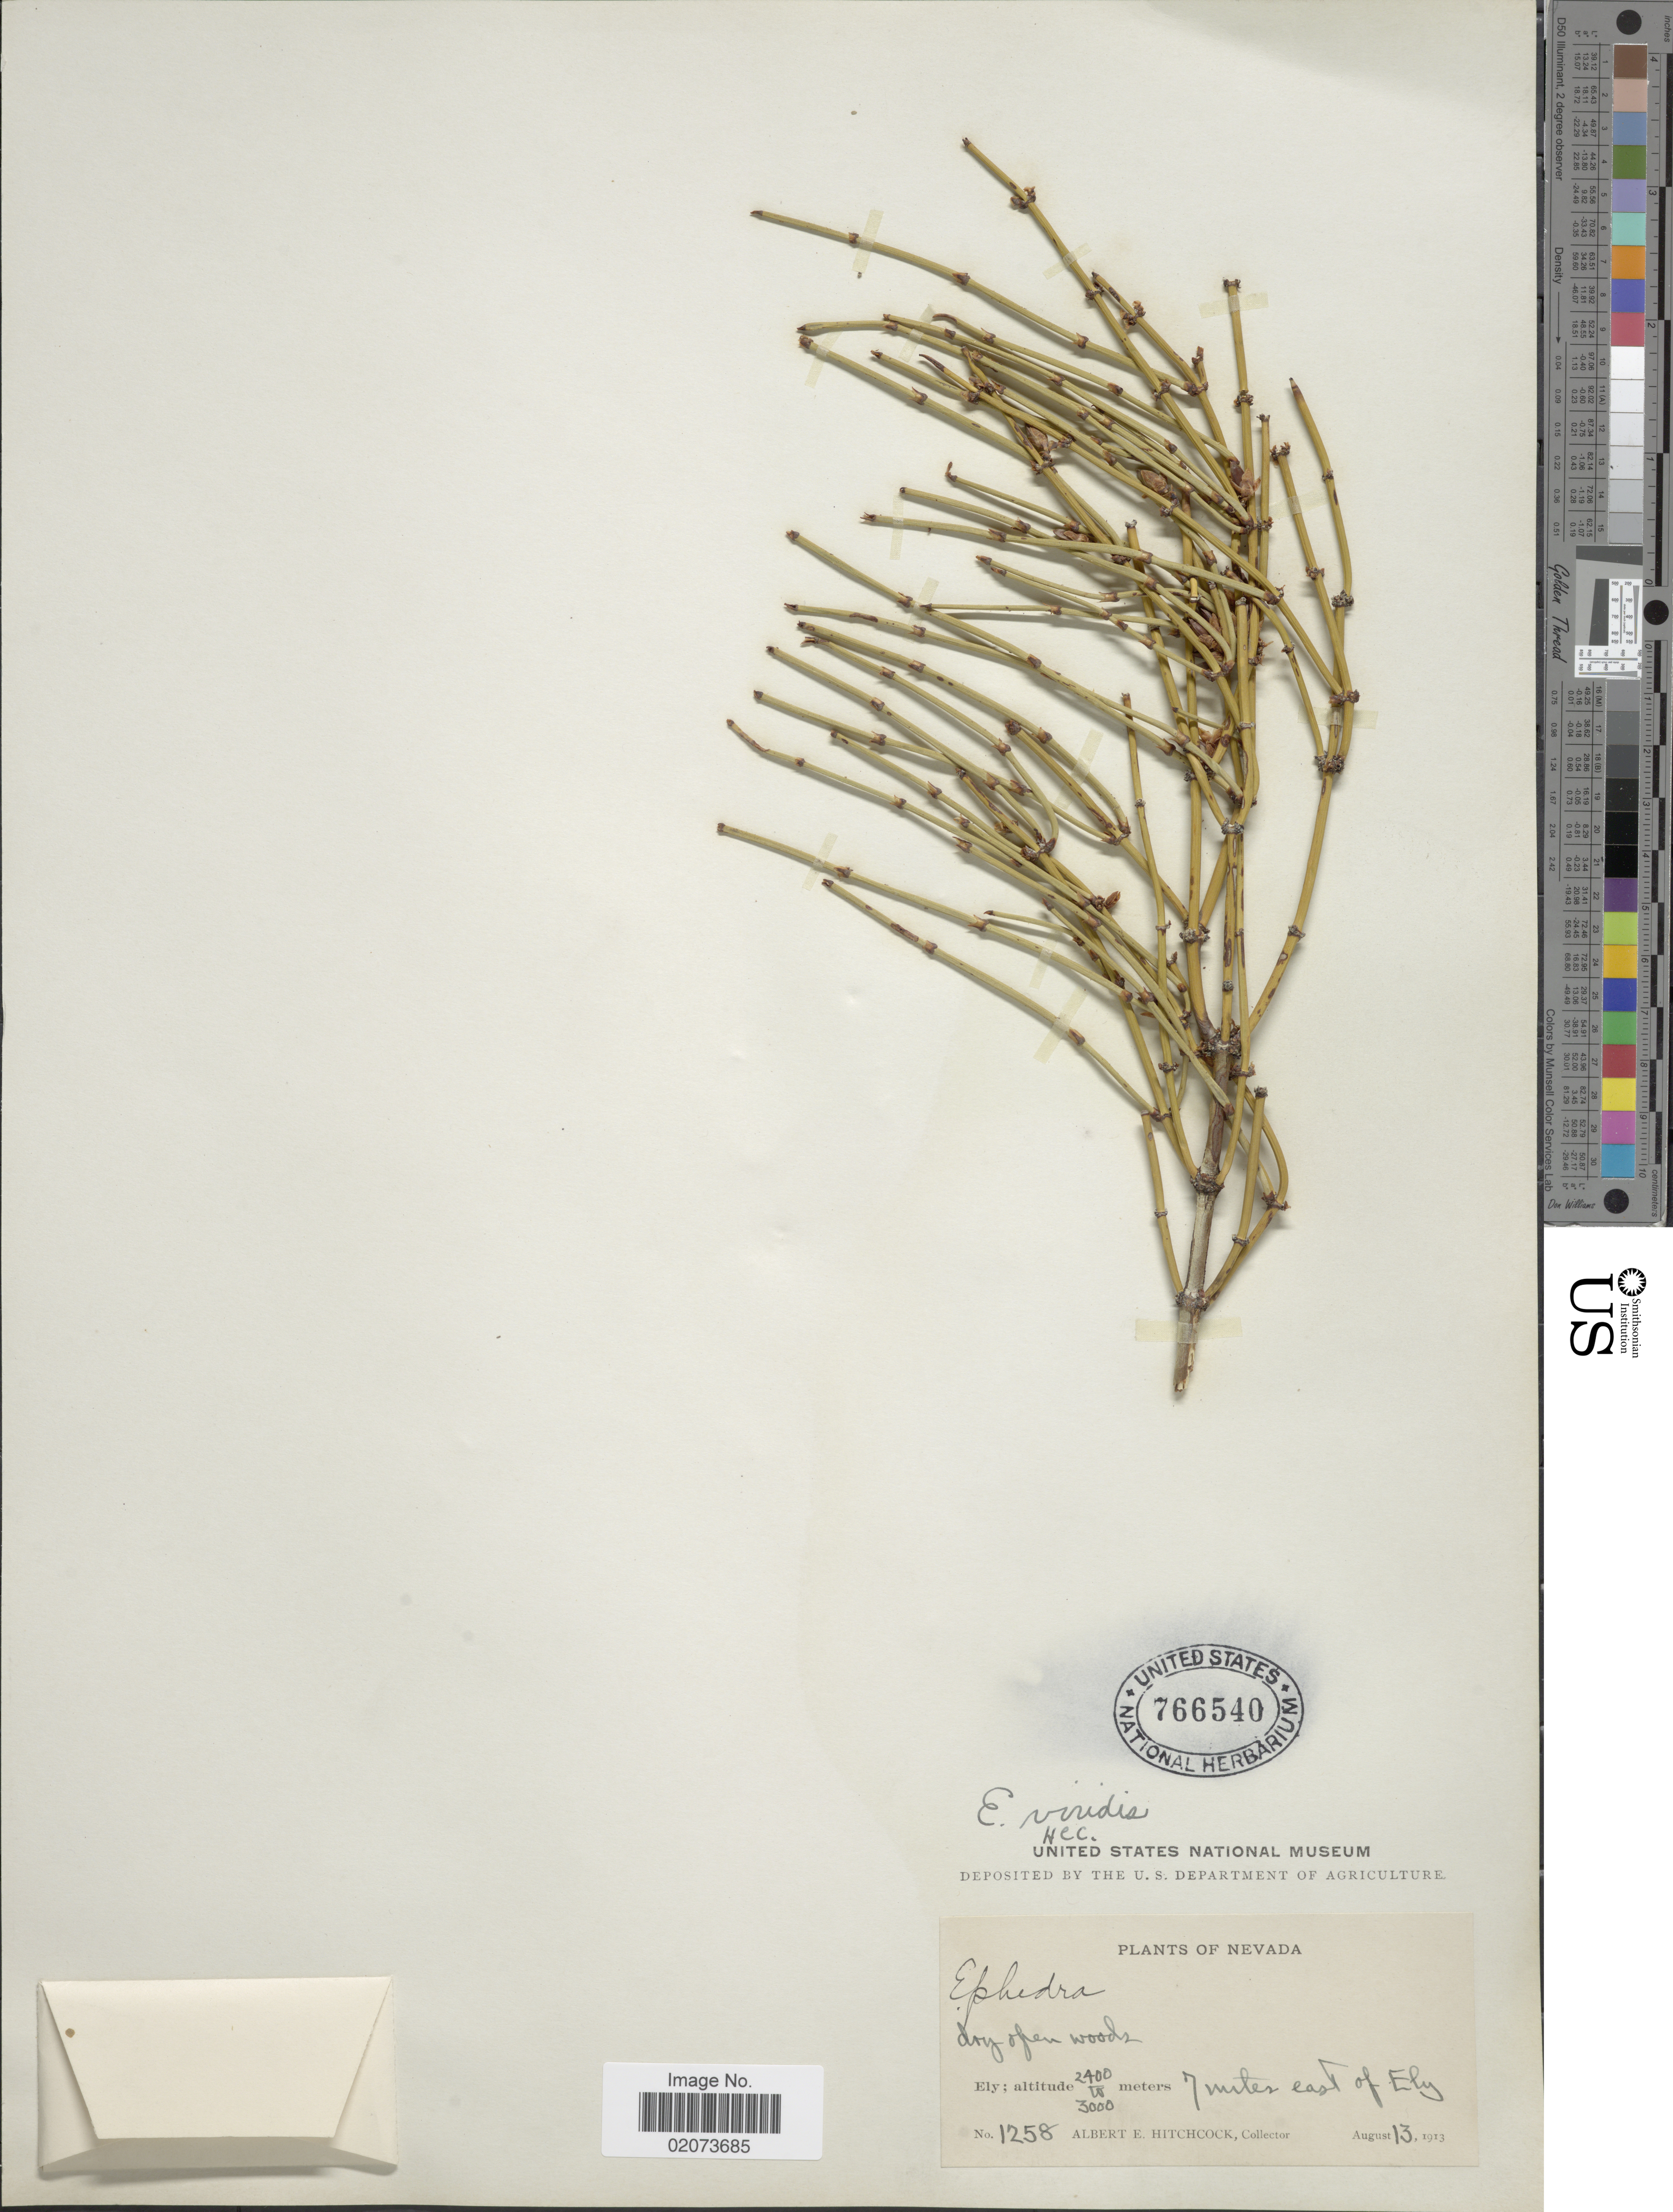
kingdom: Plantae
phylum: Tracheophyta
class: Gnetopsida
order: Ephedrales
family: Ephedraceae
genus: Ephedra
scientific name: Ephedra sp.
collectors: A. Hitchcock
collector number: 1258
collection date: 1913-08-13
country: United States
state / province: Nevada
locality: Ely, 7 miles east of Ely, dry open woods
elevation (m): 2400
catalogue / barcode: US 766540